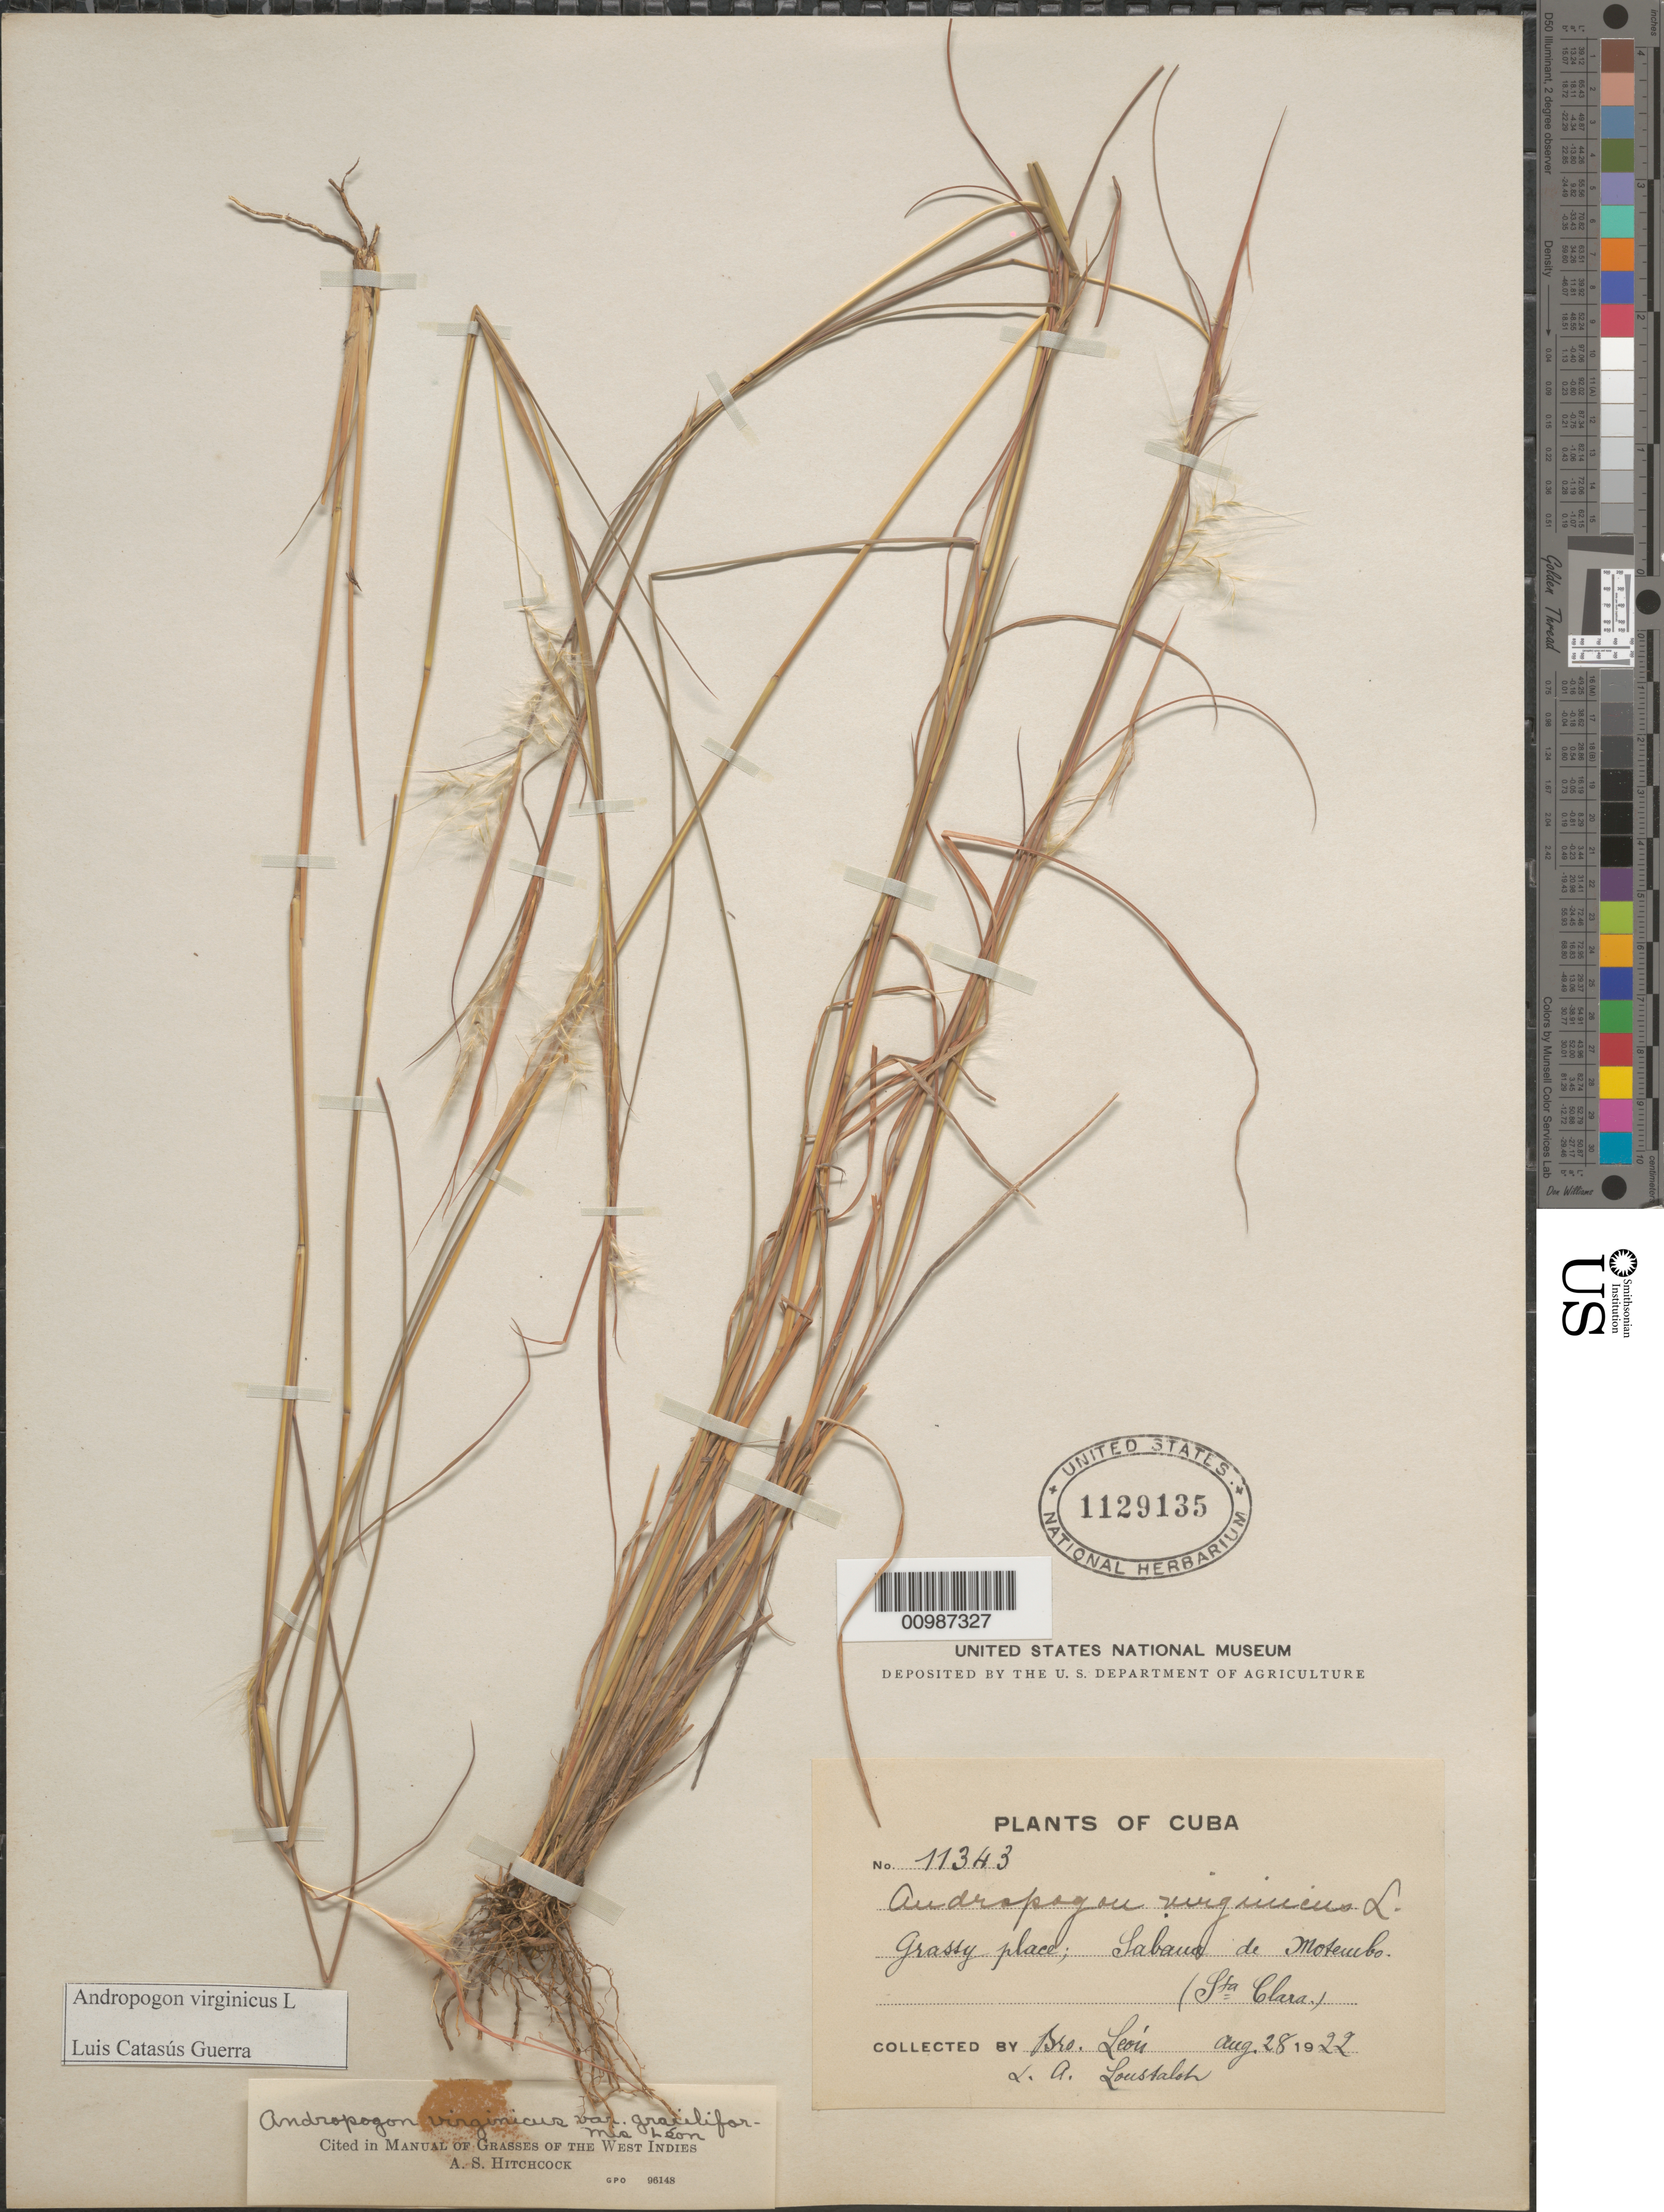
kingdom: Plantae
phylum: Tracheophyta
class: Liliopsida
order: Poales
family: Poaceae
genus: Andropogon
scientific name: Andropogon virginicus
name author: L.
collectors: Bro. León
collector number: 11343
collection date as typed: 28 Aug 1922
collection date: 1922-08-28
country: Cuba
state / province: Villa Clara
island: Cuba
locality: Santa Clara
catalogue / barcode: US 1129135